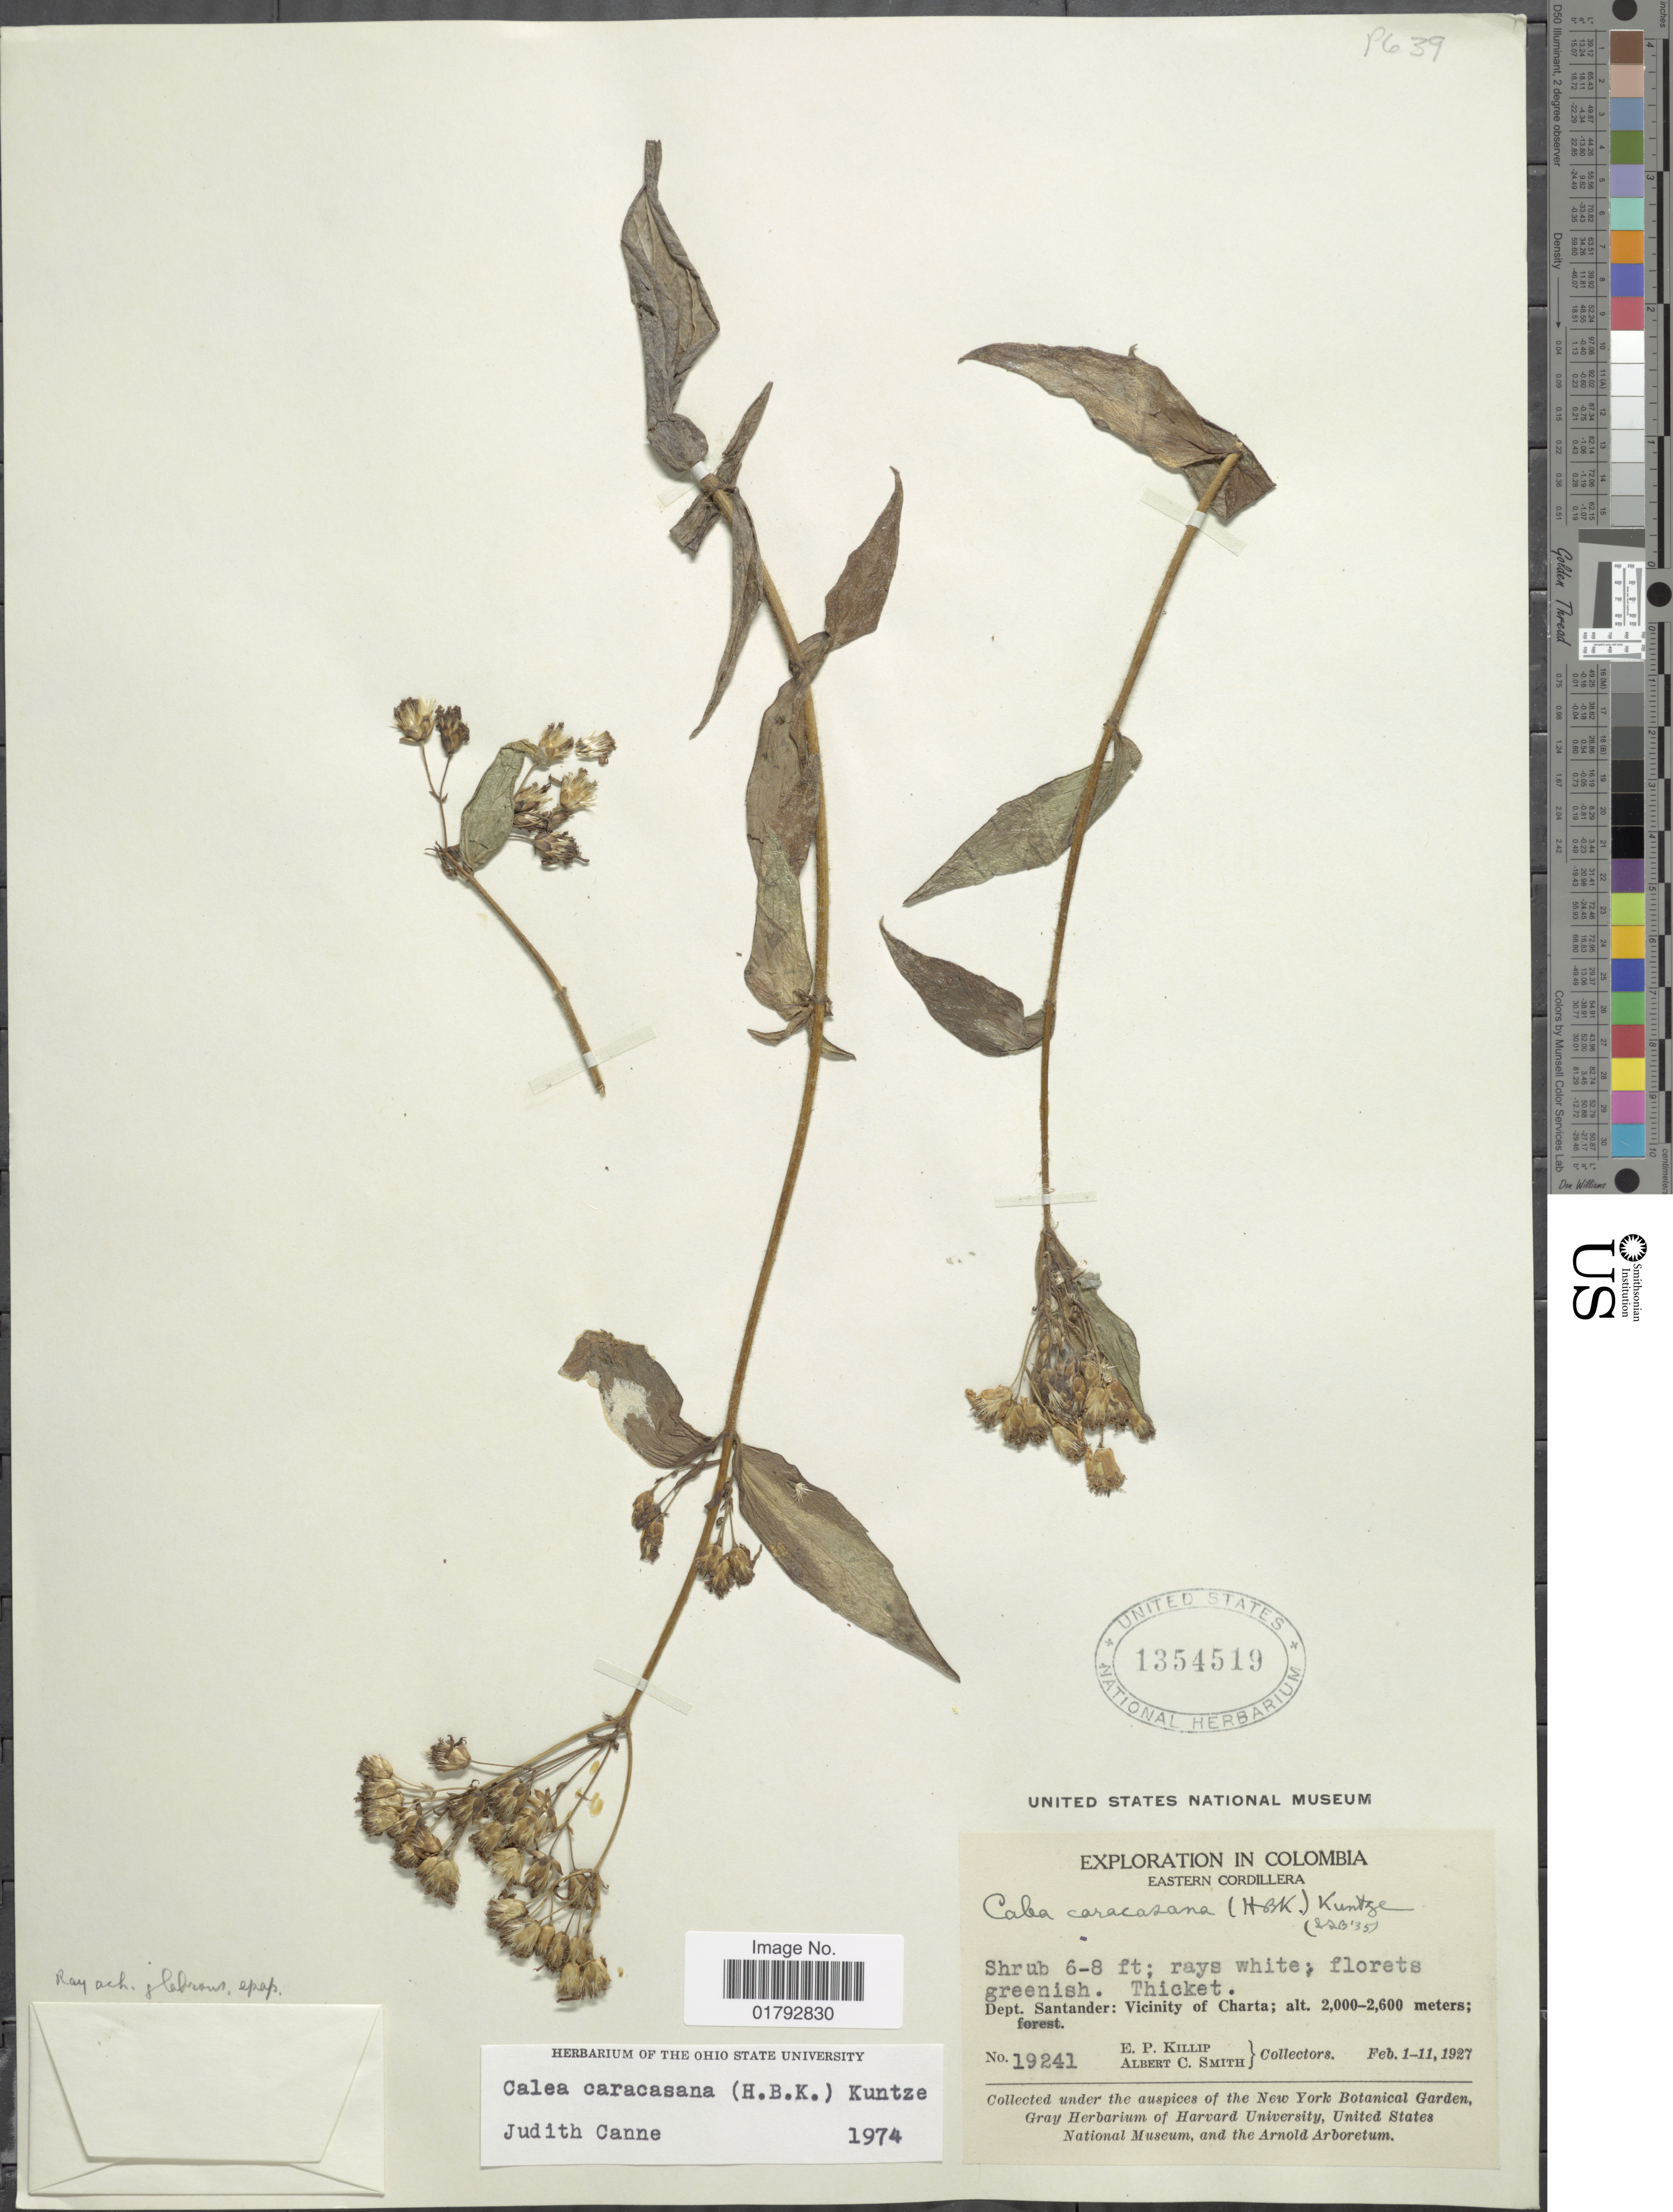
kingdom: Plantae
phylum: Tracheophyta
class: Magnoliopsida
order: Asterales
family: Asteraceae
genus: Alloispermum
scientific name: Alloispermum caracasanum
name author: (Kunth) H. Rob.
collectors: E. P. Killip & A. C. Smith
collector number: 19241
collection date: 1927-02-01/1927-02-11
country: Colombia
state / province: Santander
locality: Eastern Cordillera. Dept. Santander: Vicinity of Charta.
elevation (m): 2000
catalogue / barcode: US 1354519